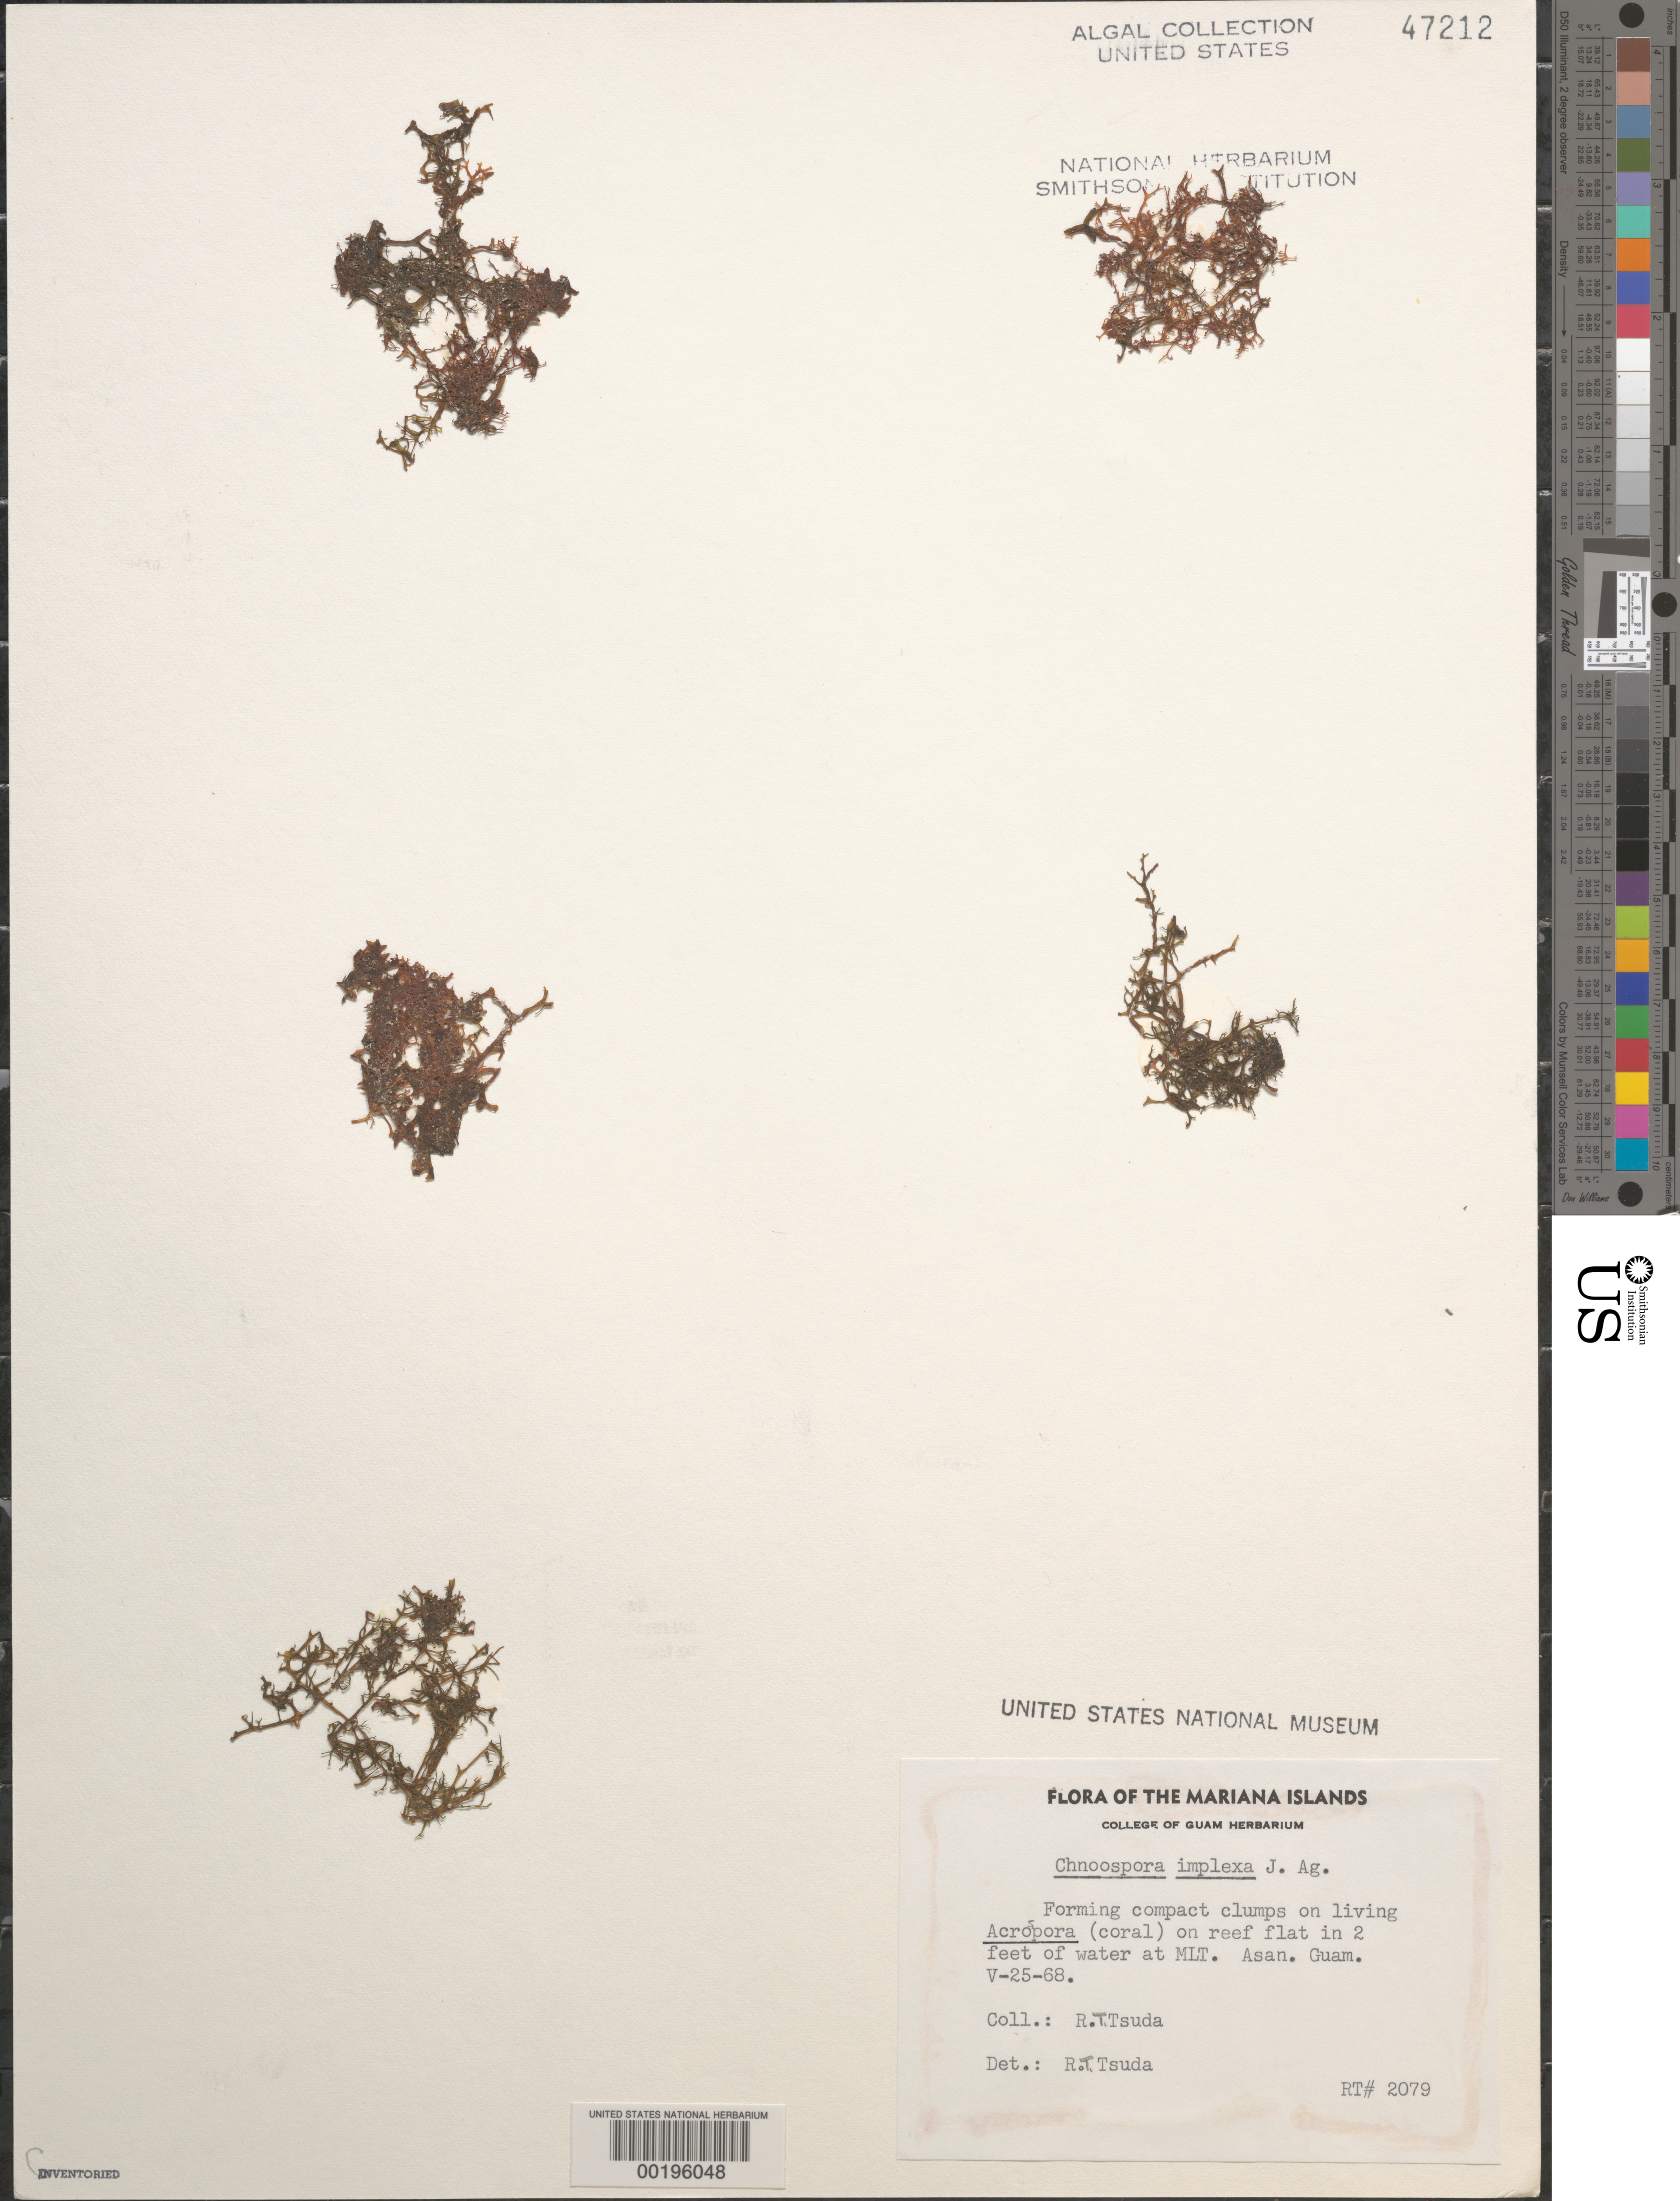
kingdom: Chromista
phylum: Ochrophyta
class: Phaeophyceae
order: Scytosiphonales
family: Scytosiphonaceae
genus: Pseudochnoospora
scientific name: Pseudochnoospora implexa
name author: (J. Agardh) Santiañez et al.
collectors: R. Tsuda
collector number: Rt 2079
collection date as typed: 25 May 1968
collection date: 1968-05-25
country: Guam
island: Guam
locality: Asan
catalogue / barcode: US 47212